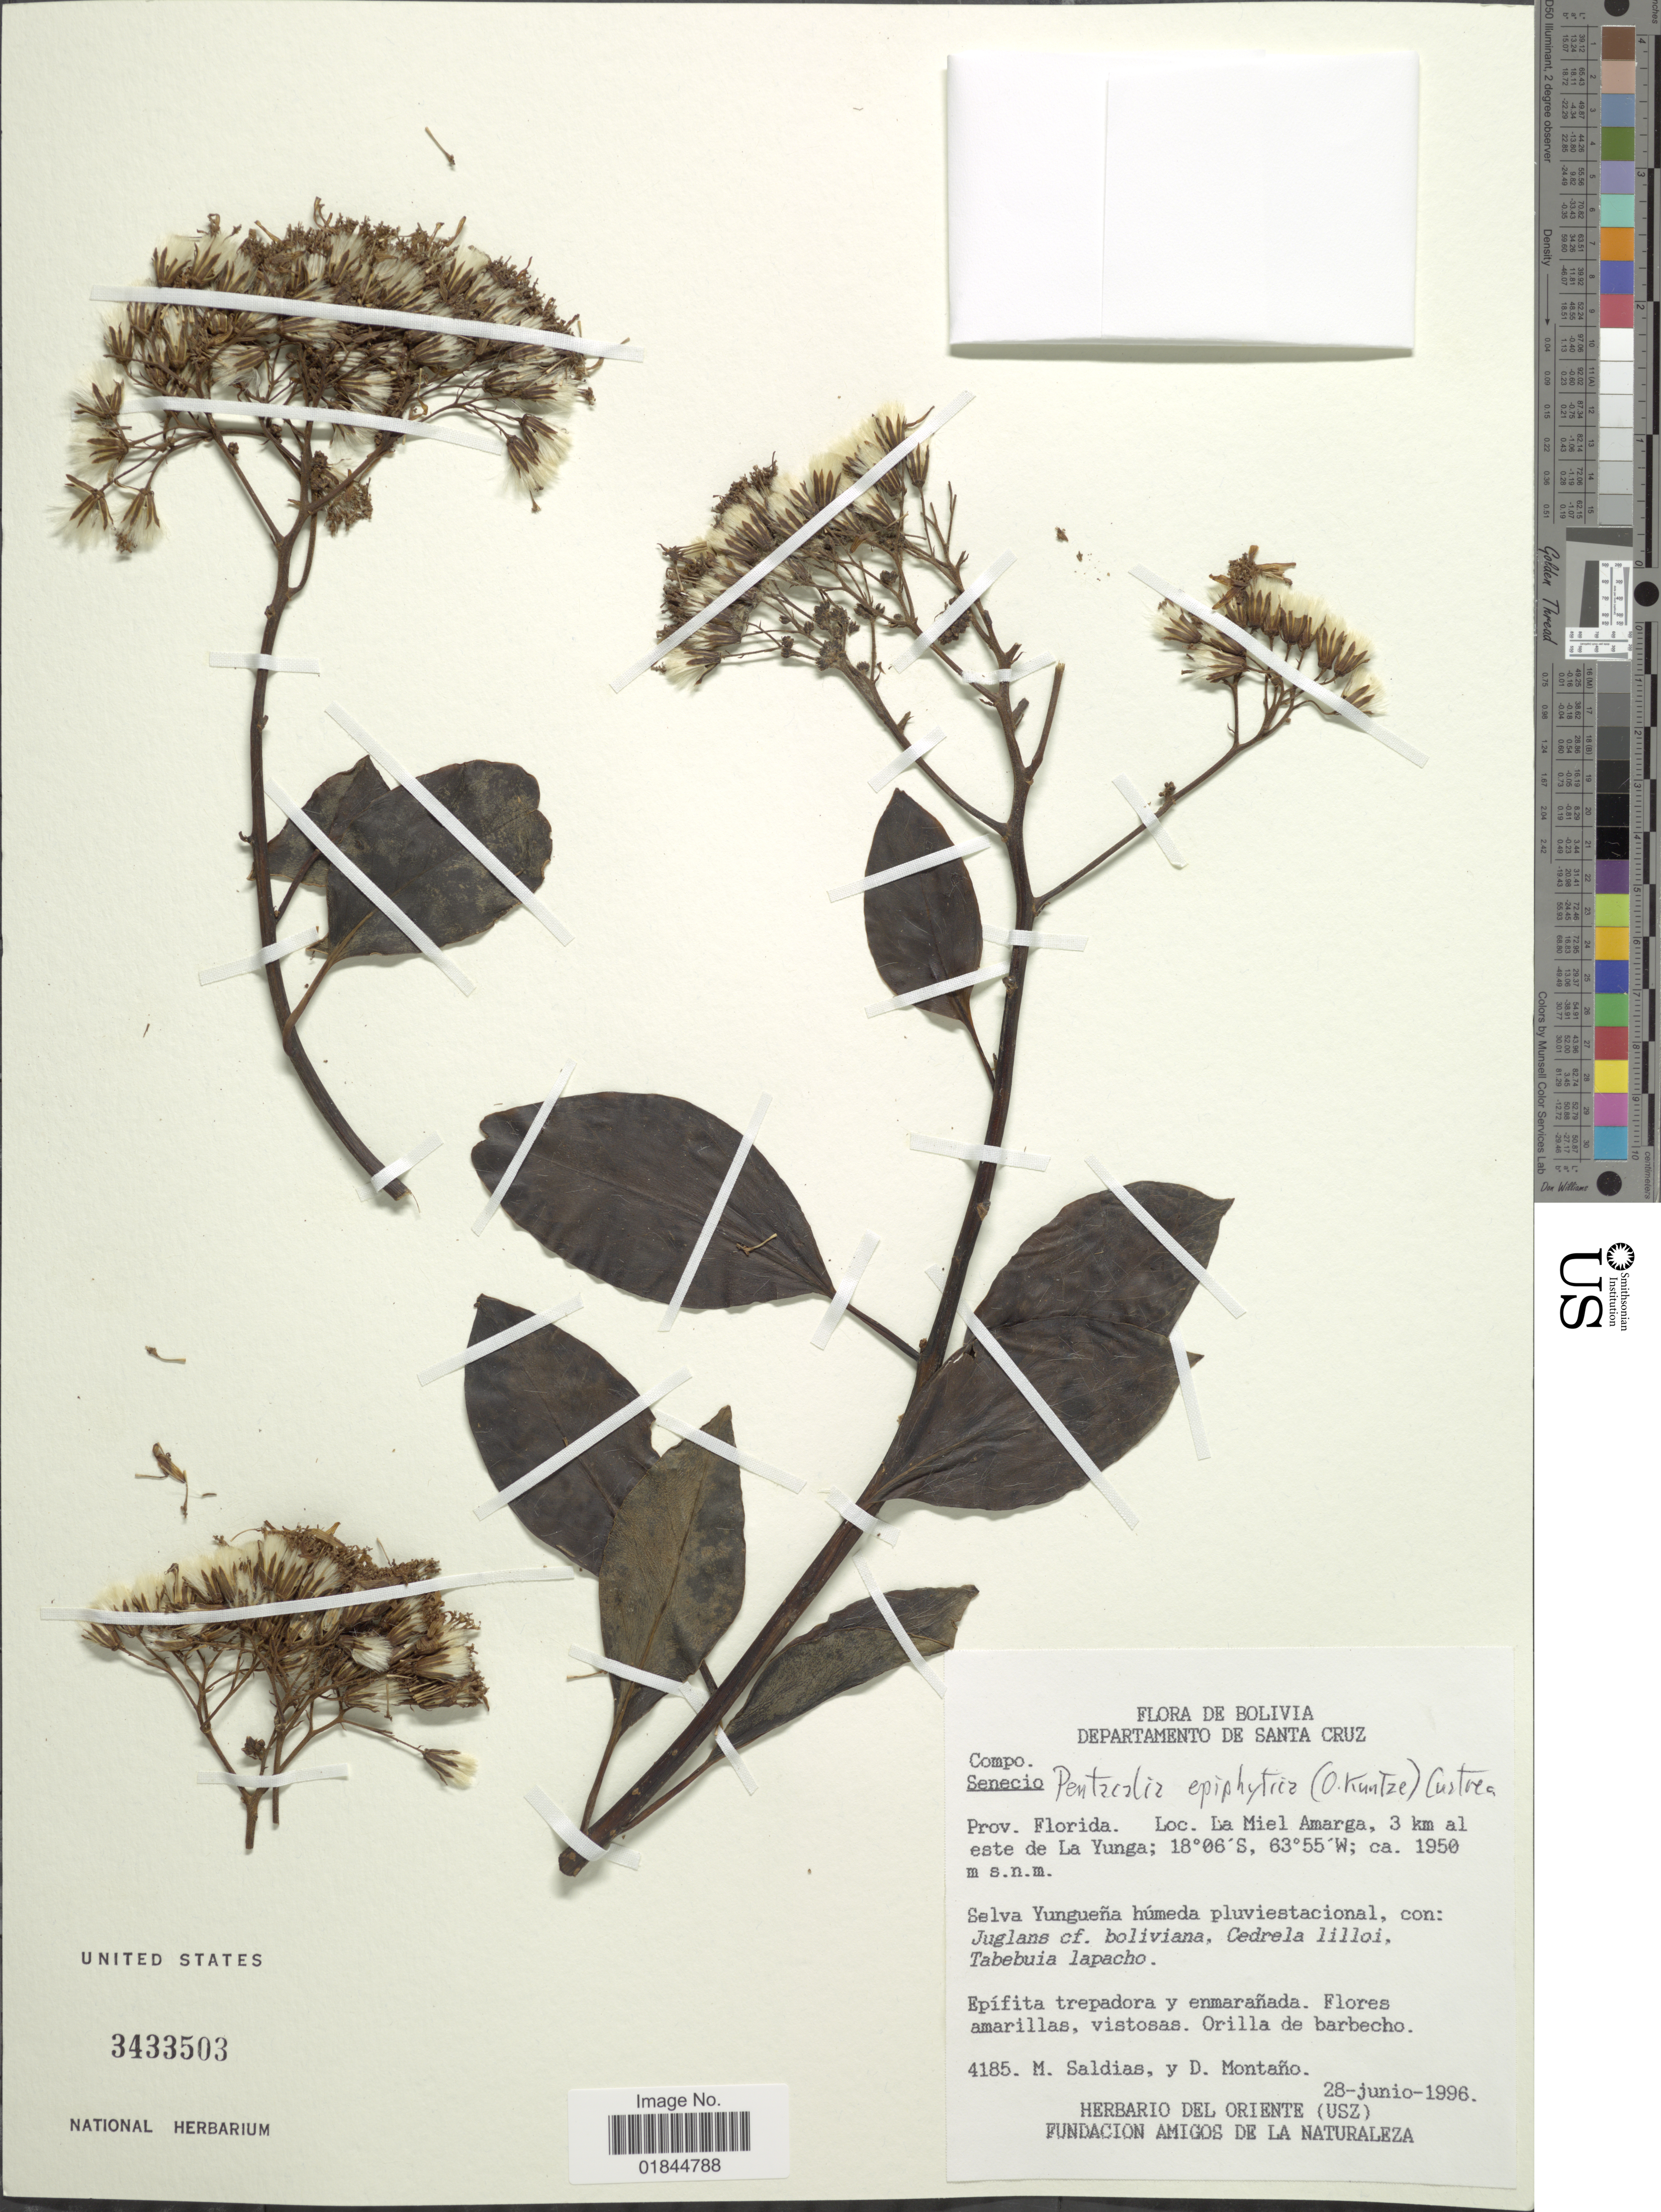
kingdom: Plantae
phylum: Tracheophyta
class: Magnoliopsida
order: Asterales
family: Asteraceae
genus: Pentacalia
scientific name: Pentacalia epiphytica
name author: (Kuntze) Cuatrec.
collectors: M. Saldias & R. Montaño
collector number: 4185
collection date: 1996-06-28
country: Bolivia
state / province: Santa Cruz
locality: Departamento de Santa Cruz. prov. Florida. La Miel Amarga, 3 km al este de La Yunga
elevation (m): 1950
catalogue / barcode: US 3433503